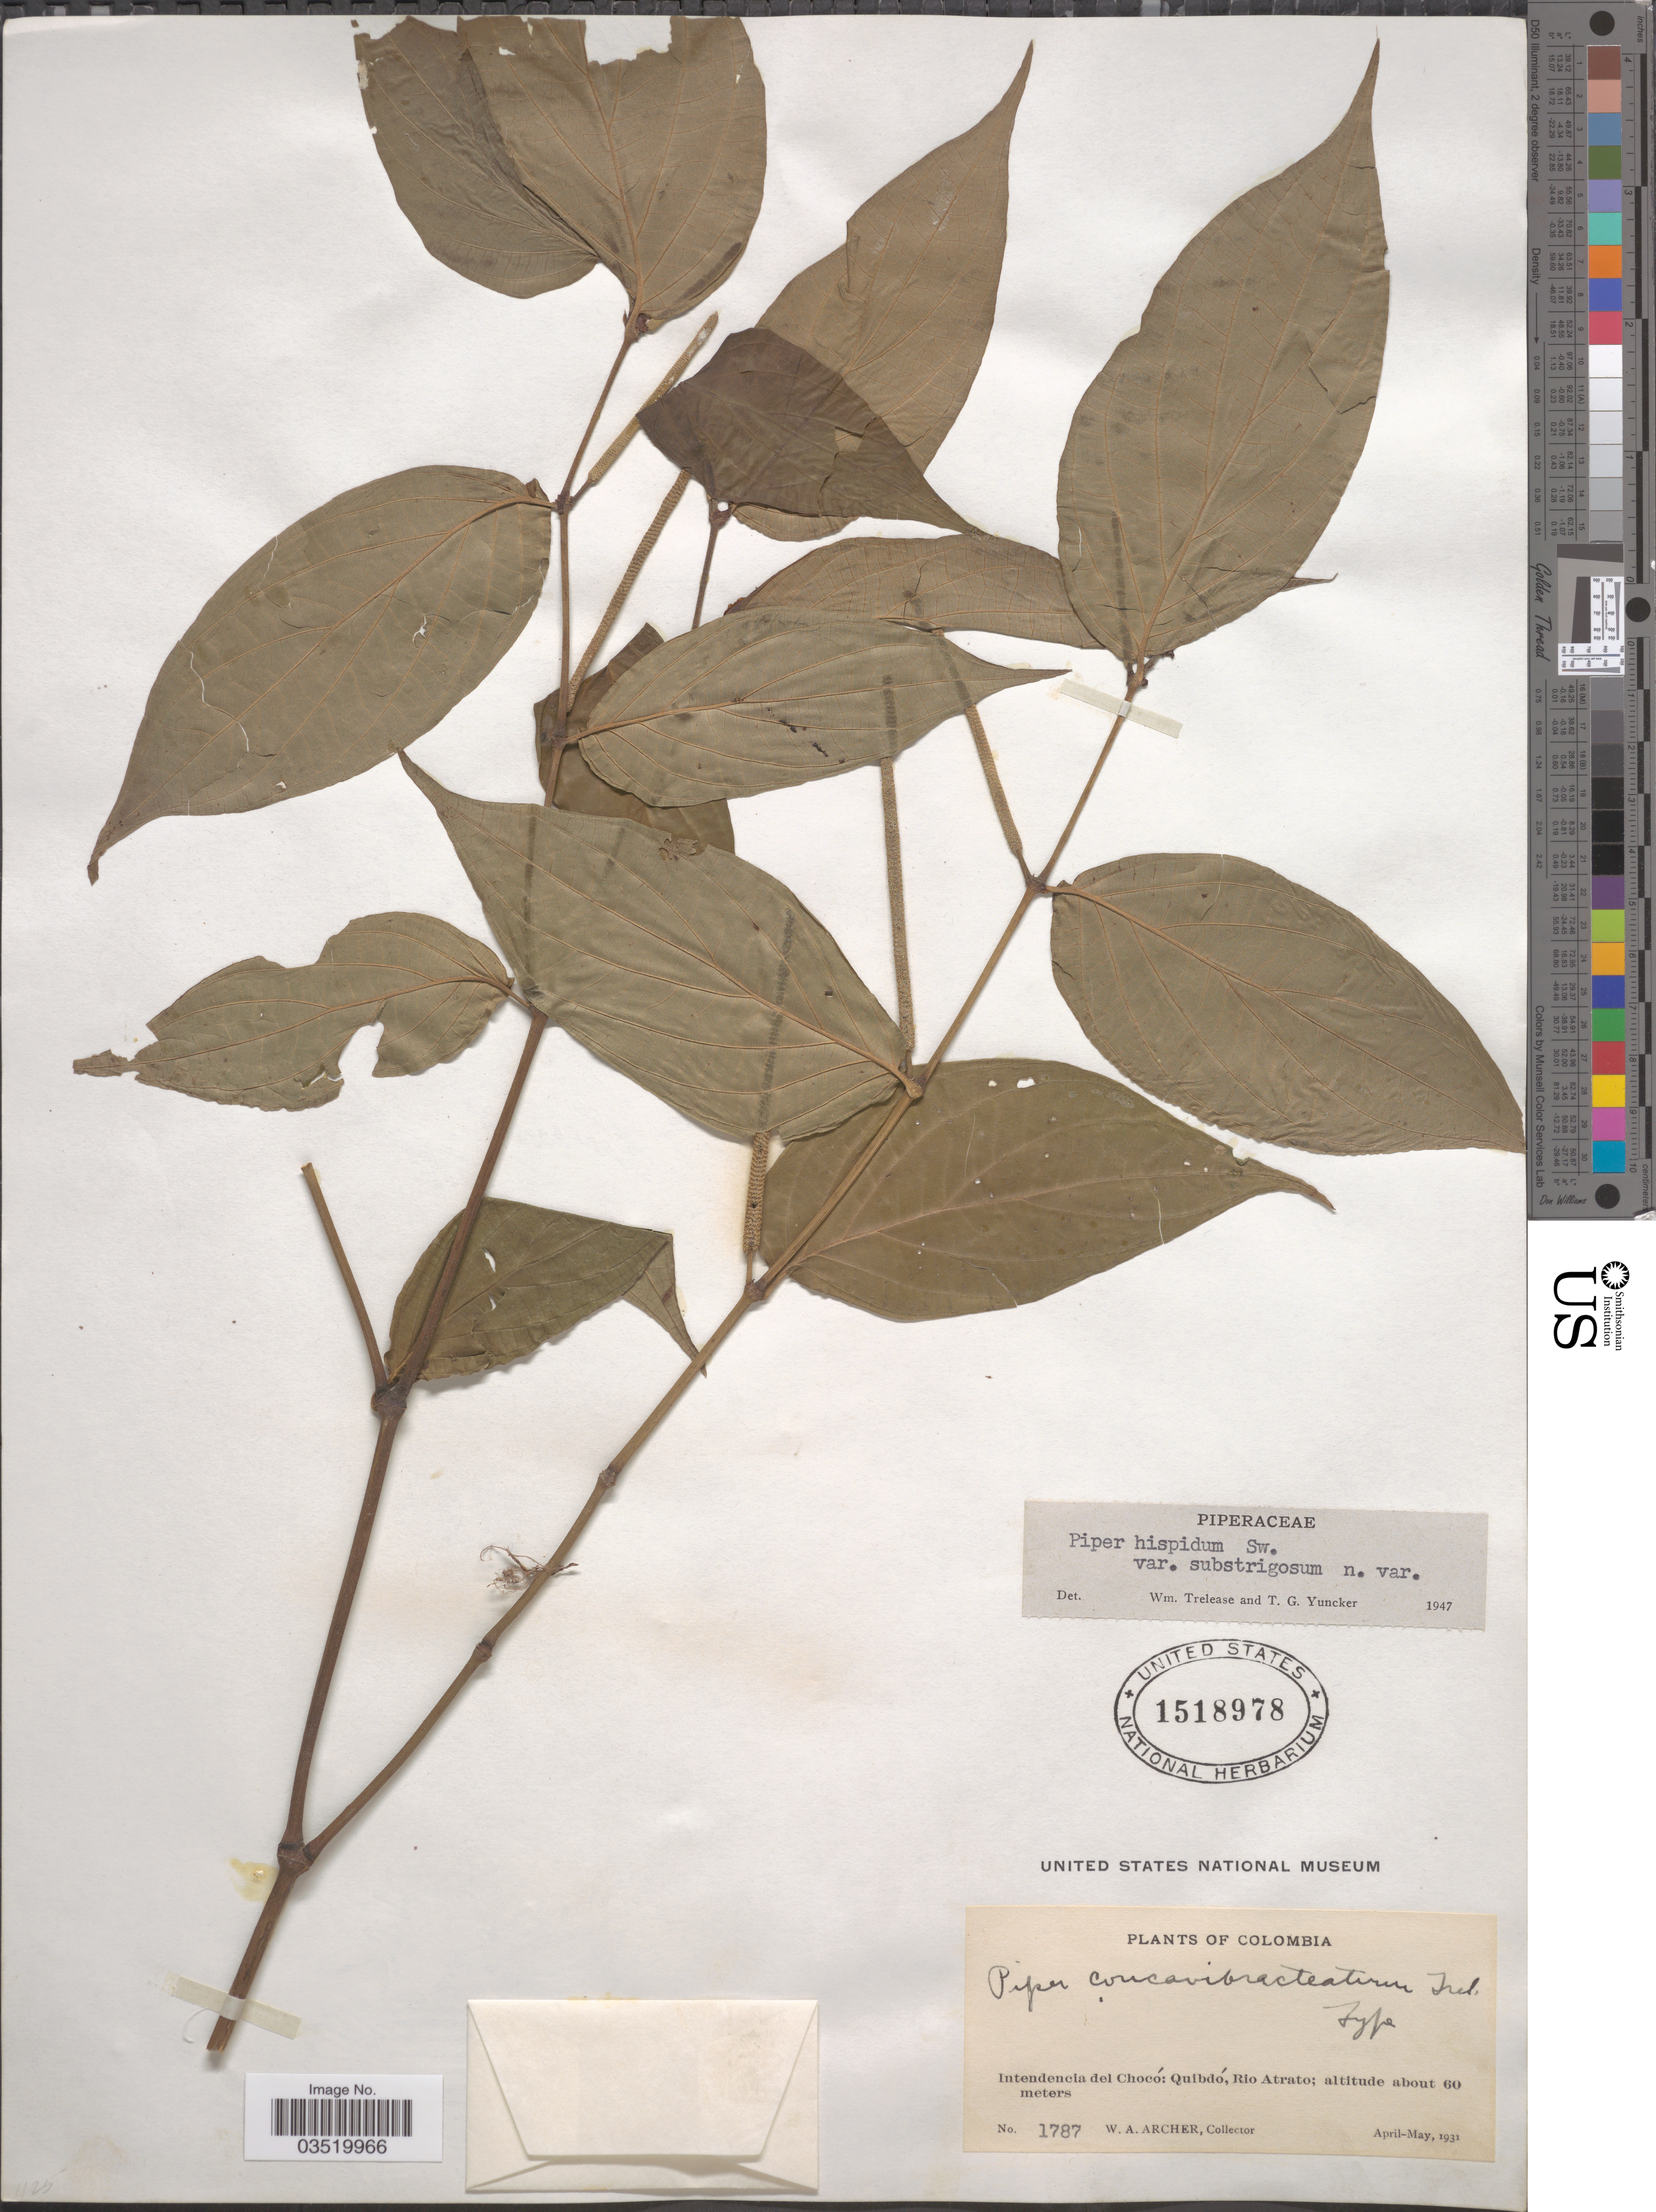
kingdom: Plantae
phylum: Tracheophyta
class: Magnoliopsida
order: Piperales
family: Piperaceae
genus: Piper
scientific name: Piper hispidum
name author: Sw.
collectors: W. Archer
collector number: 1787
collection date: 1931-04/1931-05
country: Colombia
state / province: Chocó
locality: Intendencia del Chocó: Quibdó, Rio Atrato.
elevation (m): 60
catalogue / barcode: US 1518978